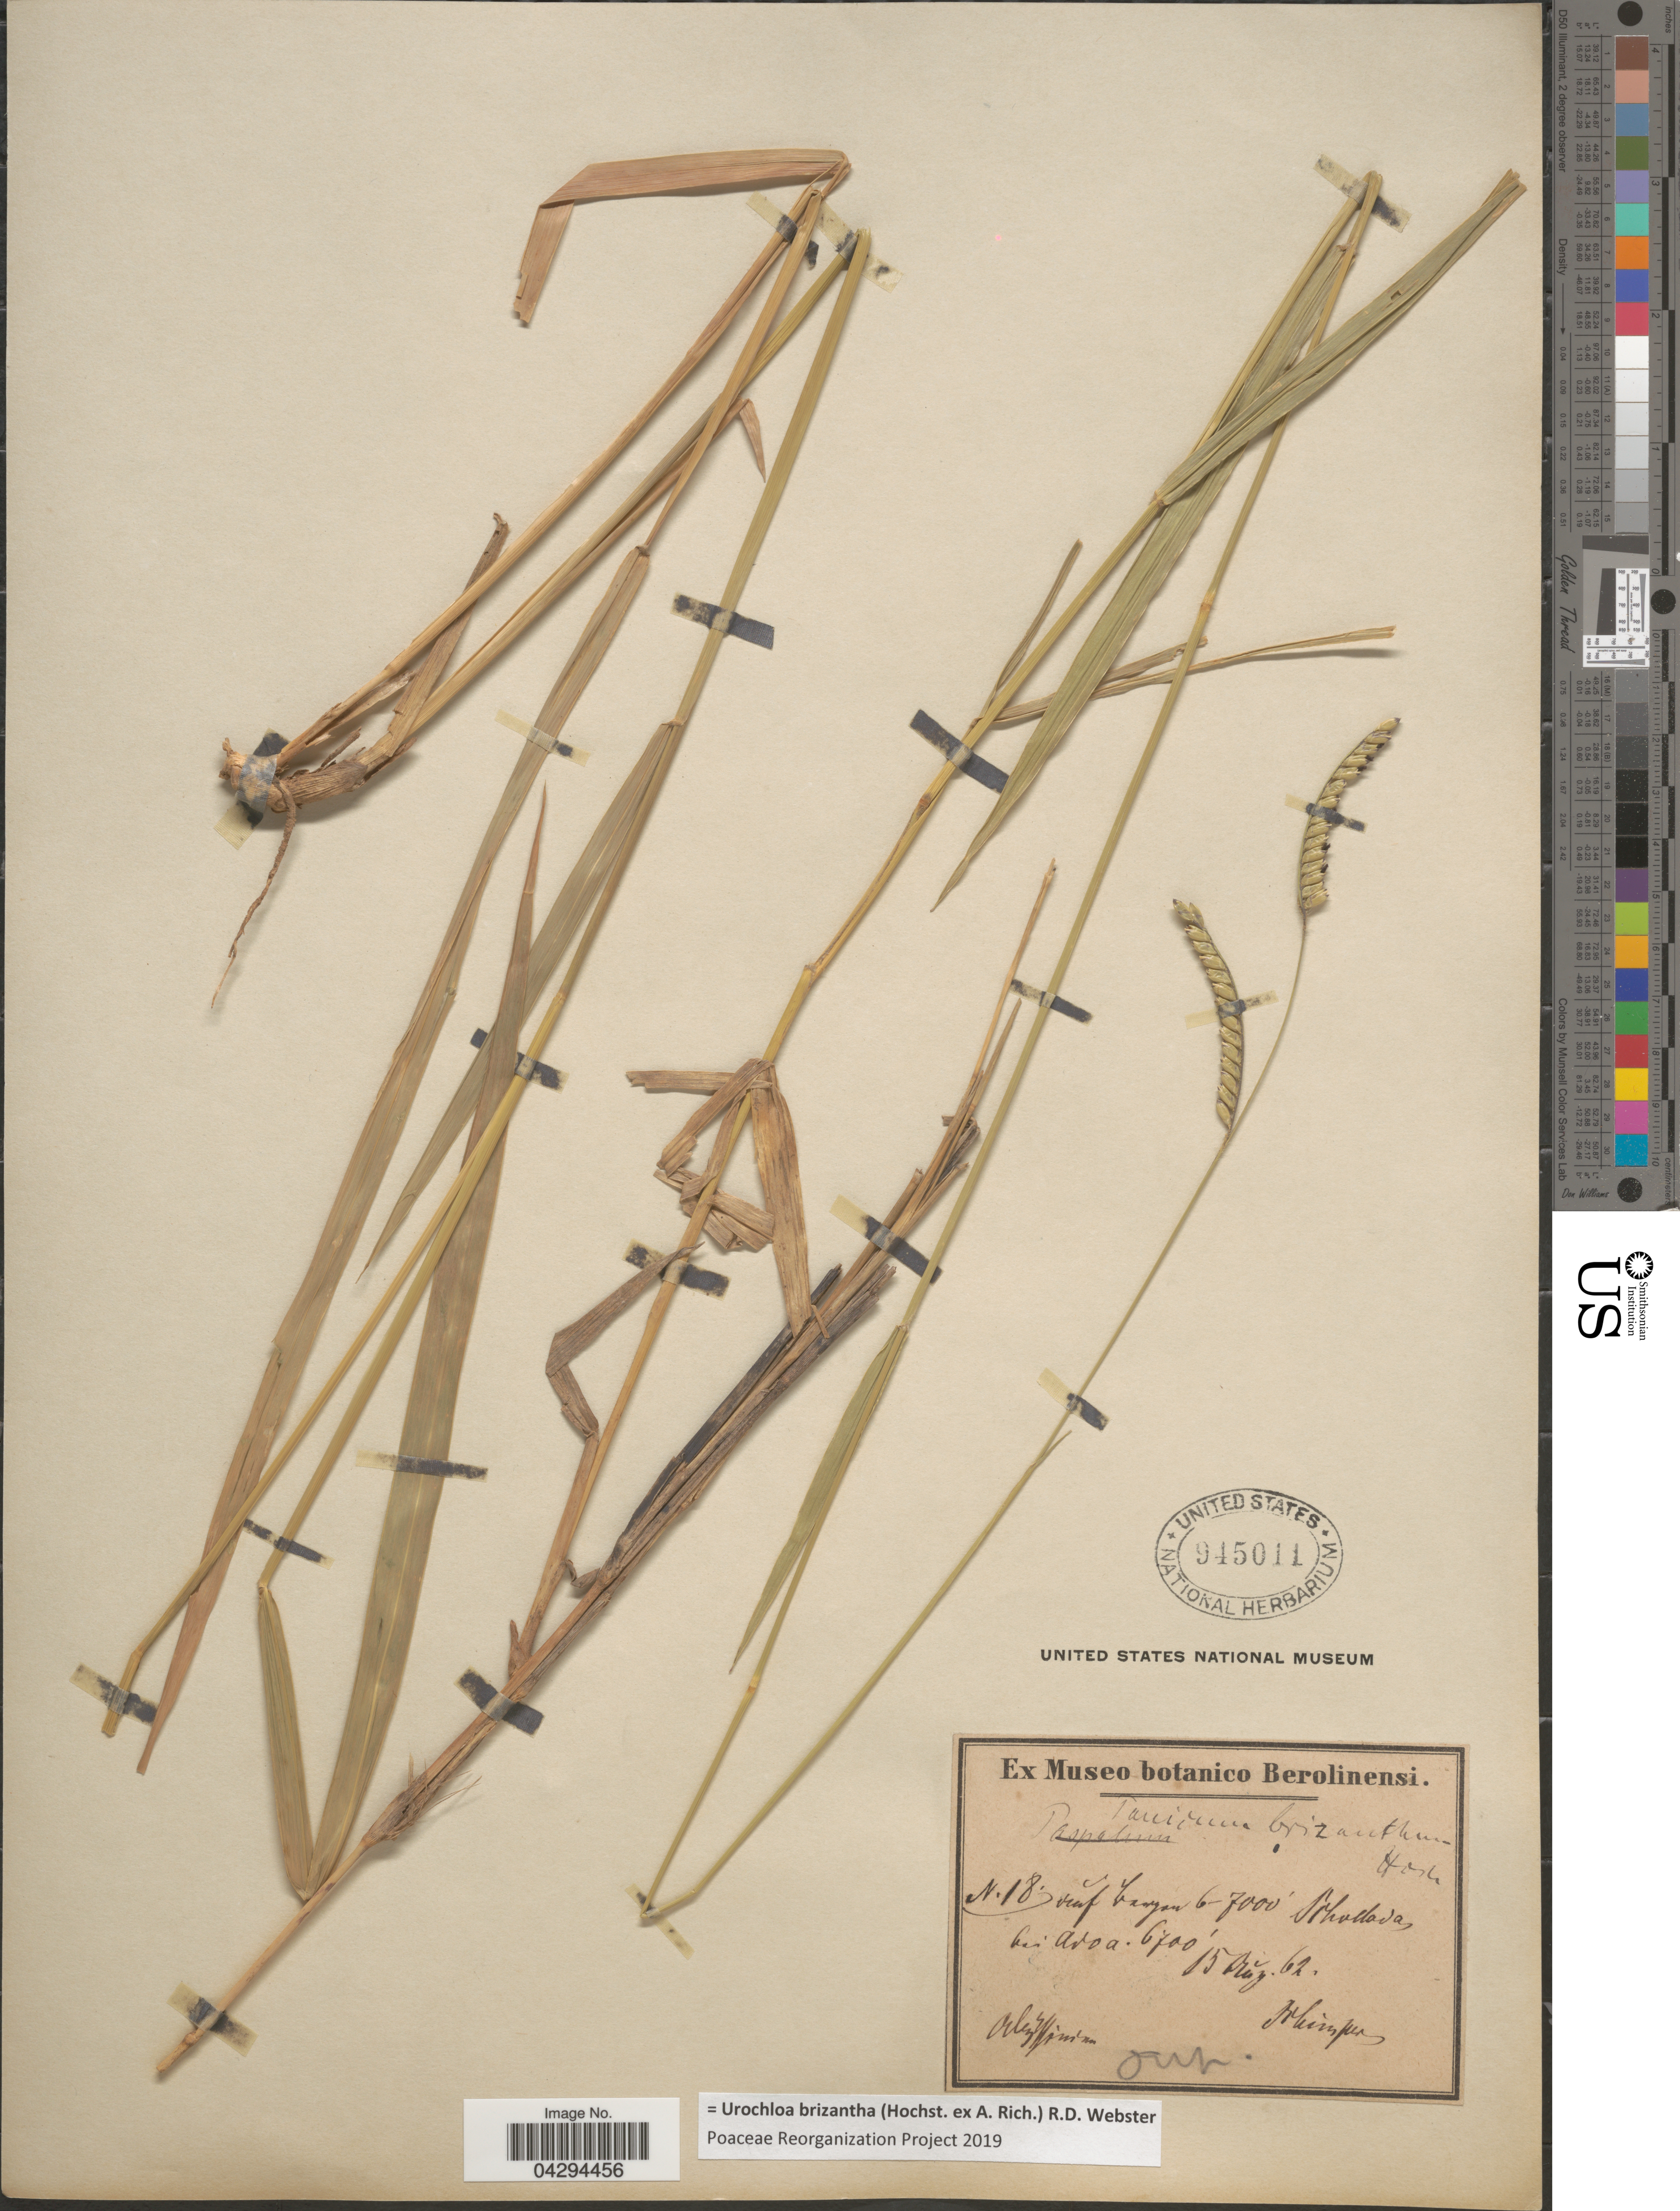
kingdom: Plantae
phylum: Tracheophyta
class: Liliopsida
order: Poales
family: Poaceae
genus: Urochloa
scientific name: Urochloa brizantha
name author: (Hochst. ex A. Rich.) R.D. Webster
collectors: -. Schimper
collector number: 18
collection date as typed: Transcribed d/m/y: 15/8/62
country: Ethiopia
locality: [illegible text] Scholladas bei Adoa.[interpreted] Abÿssinia.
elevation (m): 1829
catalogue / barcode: US 945011